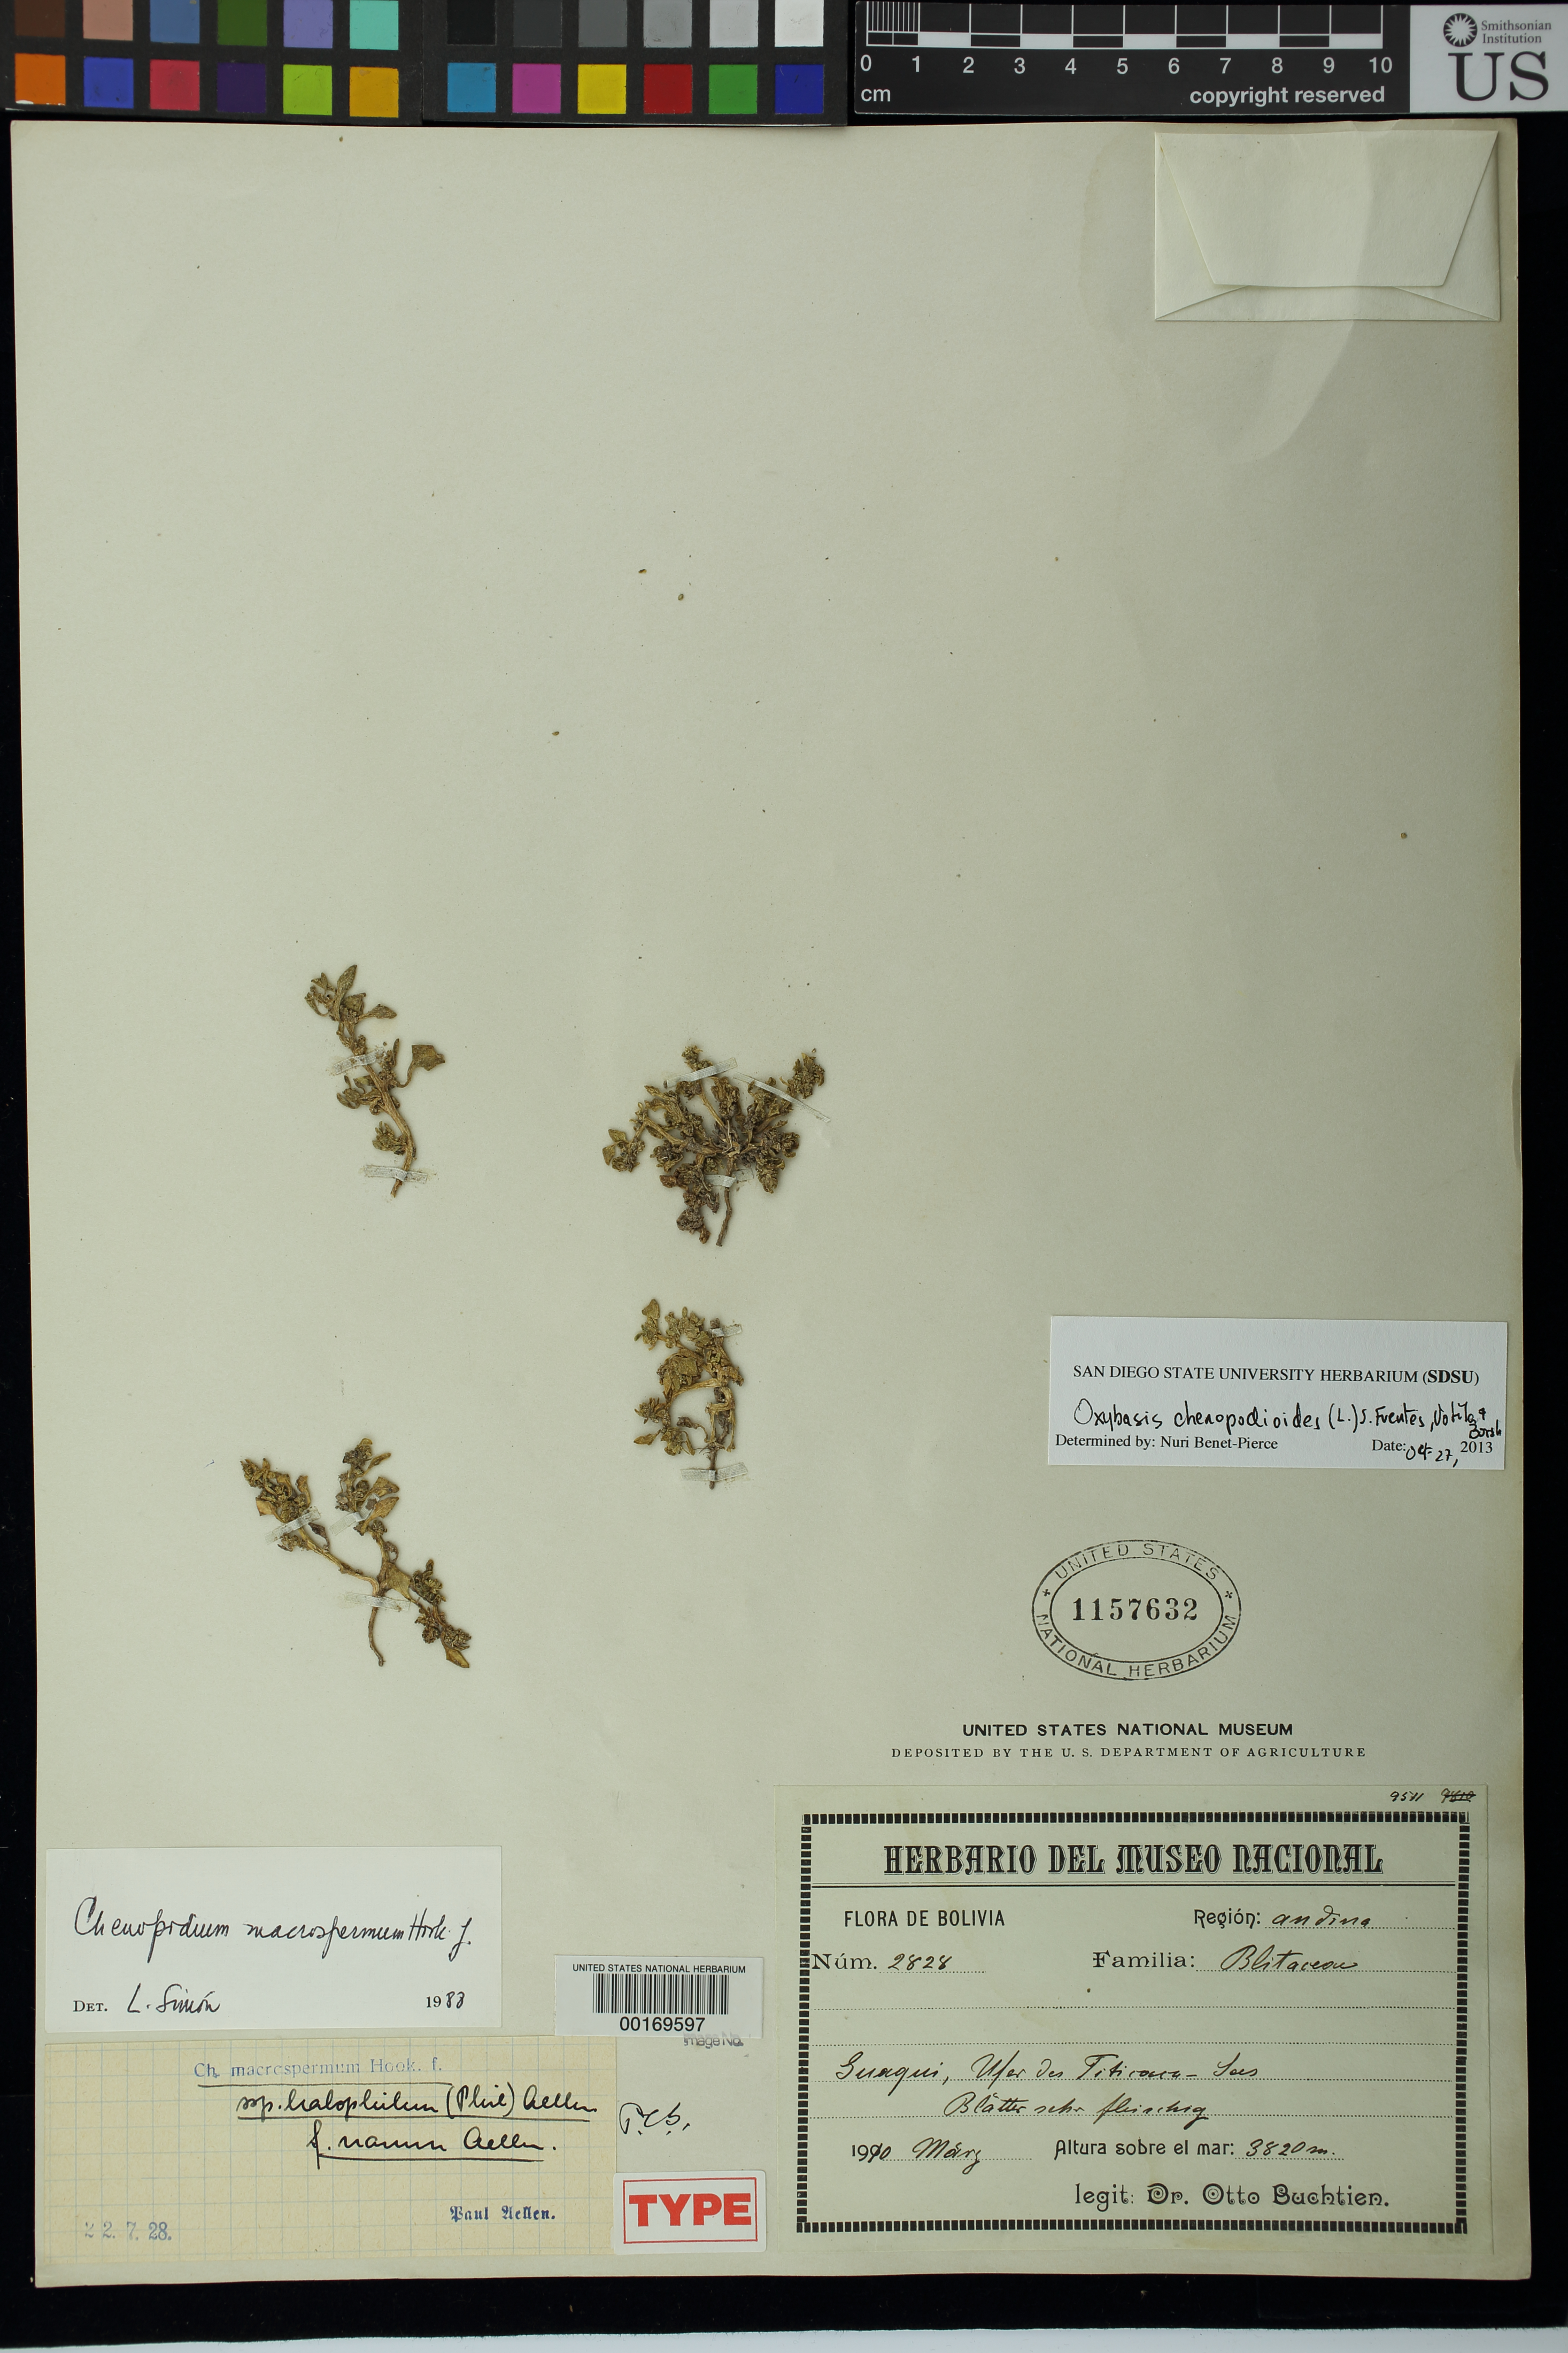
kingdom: Plantae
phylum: Tracheophyta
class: Magnoliopsida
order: Caryophyllales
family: Amaranthaceae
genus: Chenopodium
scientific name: Chenopodium macrospermum f. nanum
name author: Aellen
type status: Holotype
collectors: O. Buchtien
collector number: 2828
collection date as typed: May 1910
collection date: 1910-05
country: Bolivia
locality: Guaqui, bank of Titicaca Lake, Andina Region.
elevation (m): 3820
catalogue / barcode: US 1157632